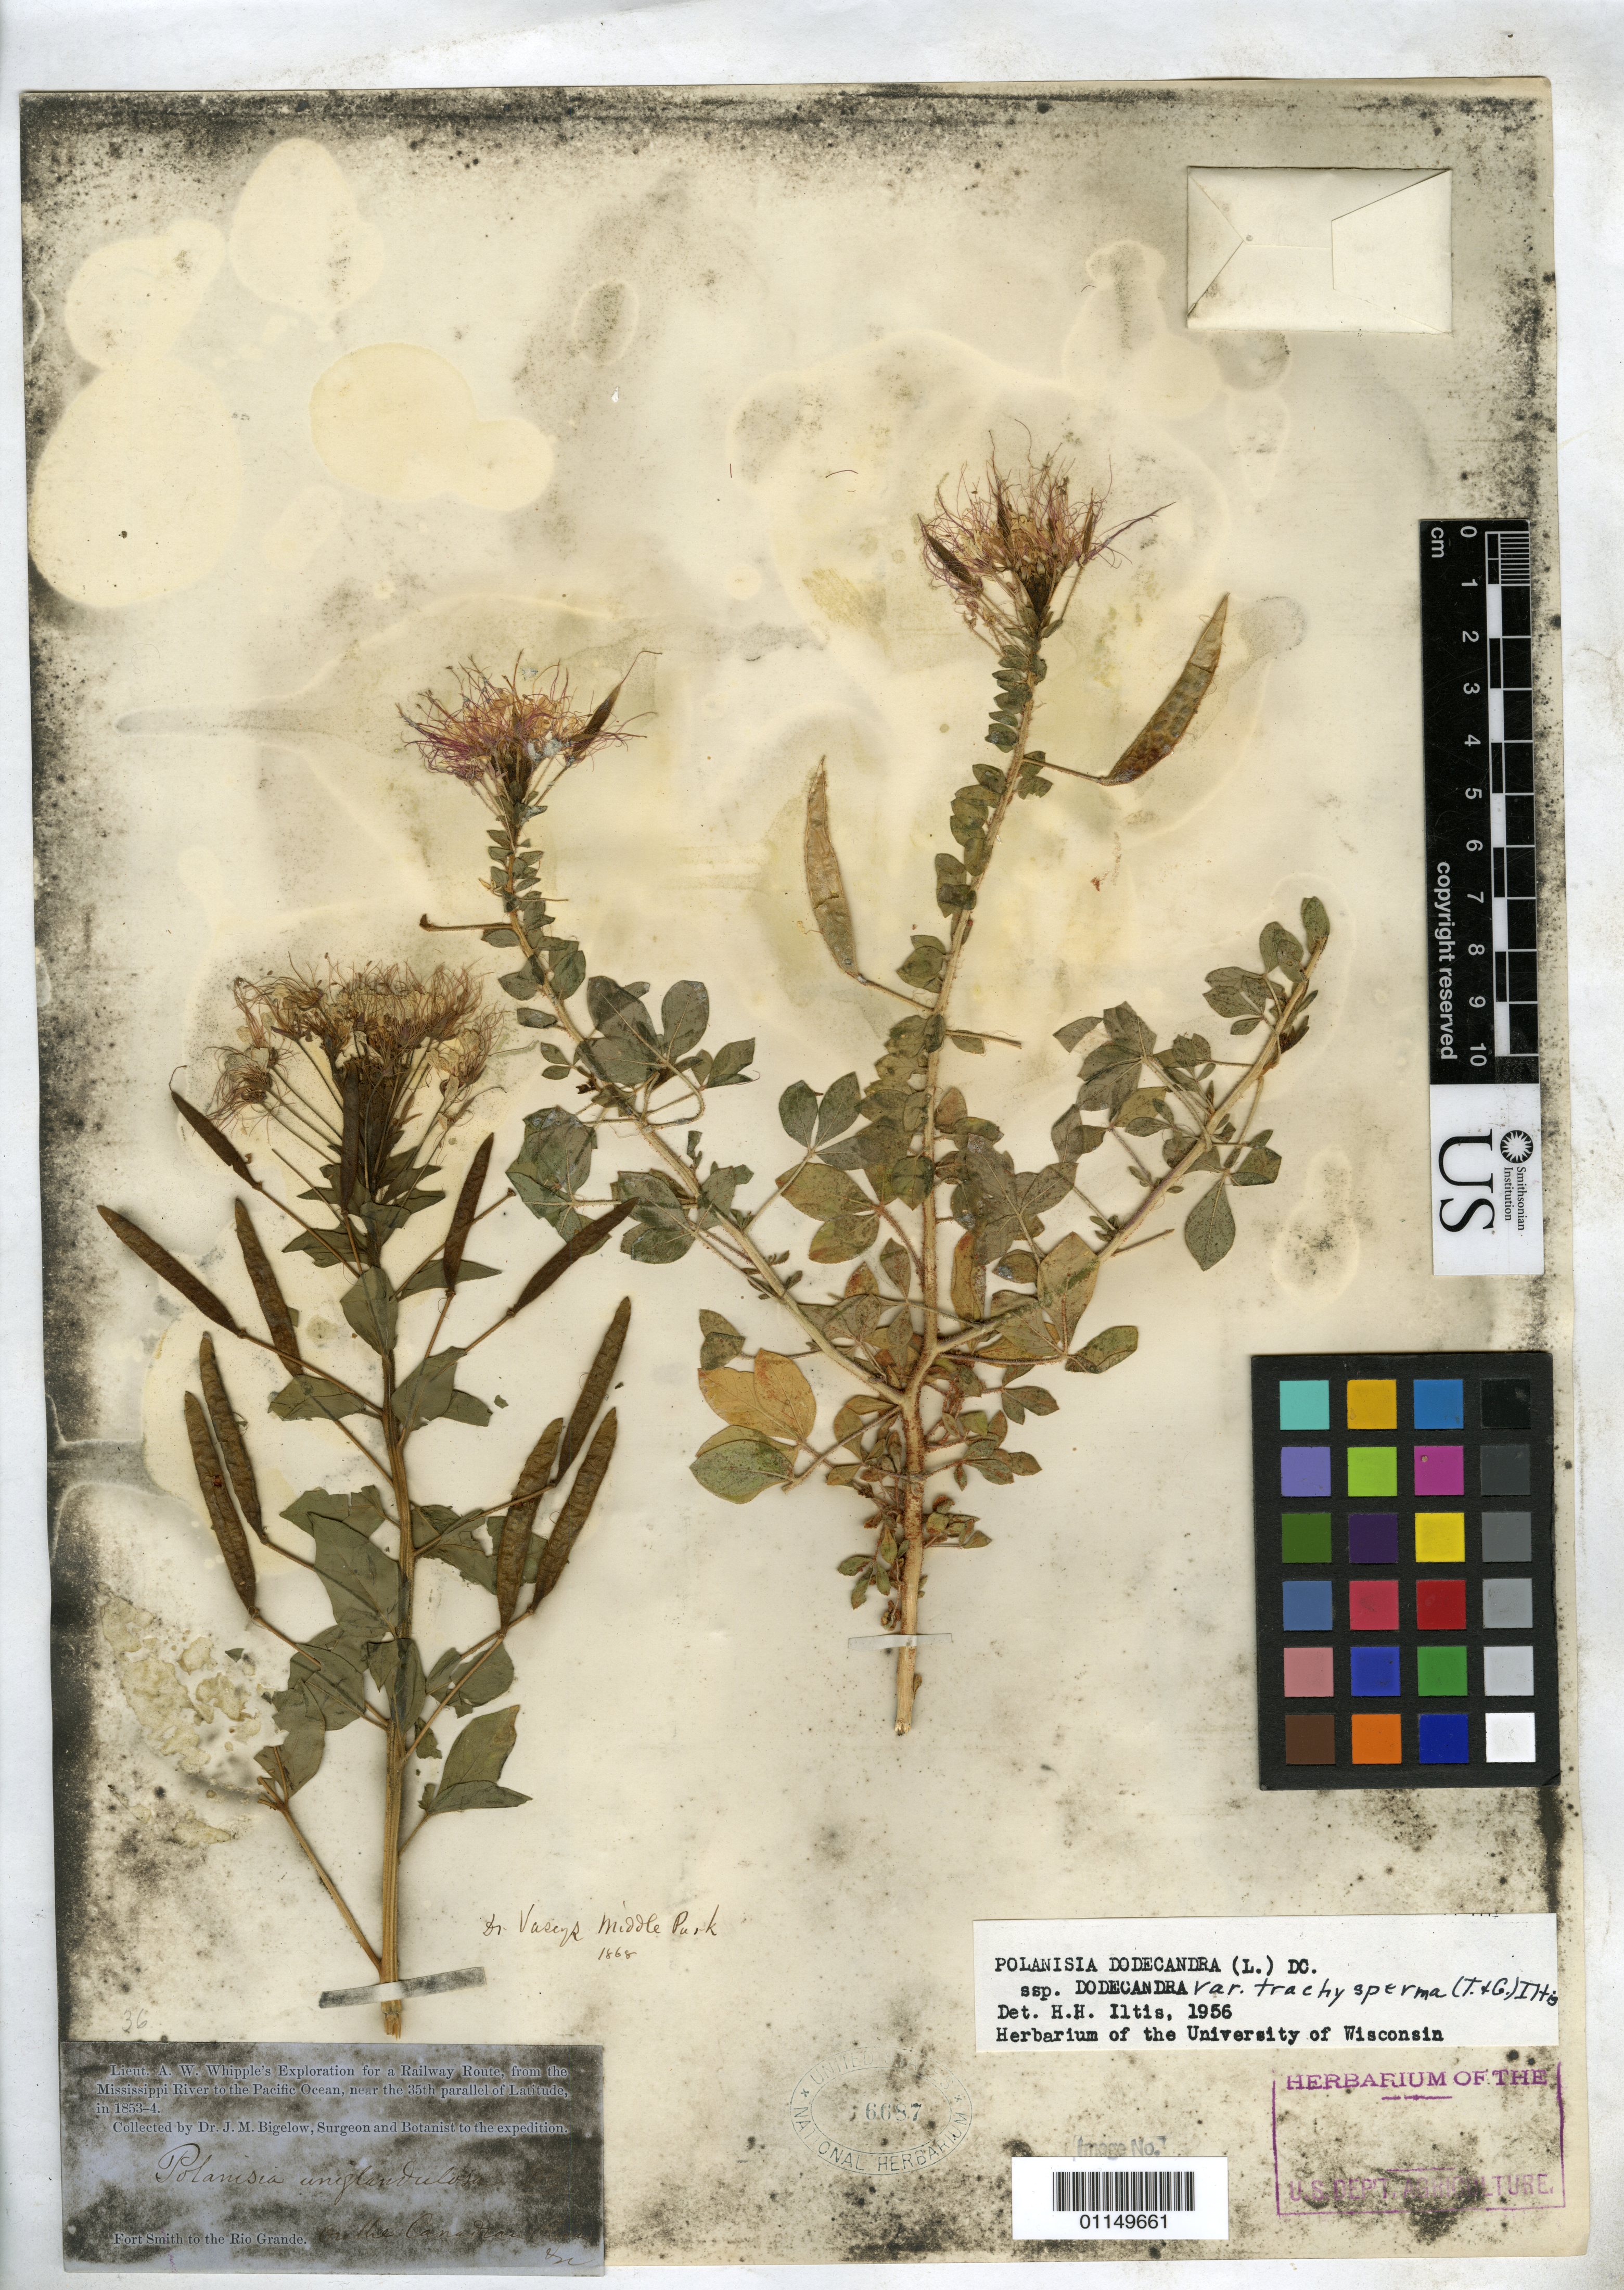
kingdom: Plantae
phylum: Tracheophyta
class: Magnoliopsida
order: Brassicales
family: Cleomaceae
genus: Polanisia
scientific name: Polanisia trachysperma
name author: Torr. & A. Gray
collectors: J. M. Bigelow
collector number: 36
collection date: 1853/1854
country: United States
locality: Fort Smith to the Rio Grande. On the Canadian River.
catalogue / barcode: US 6687